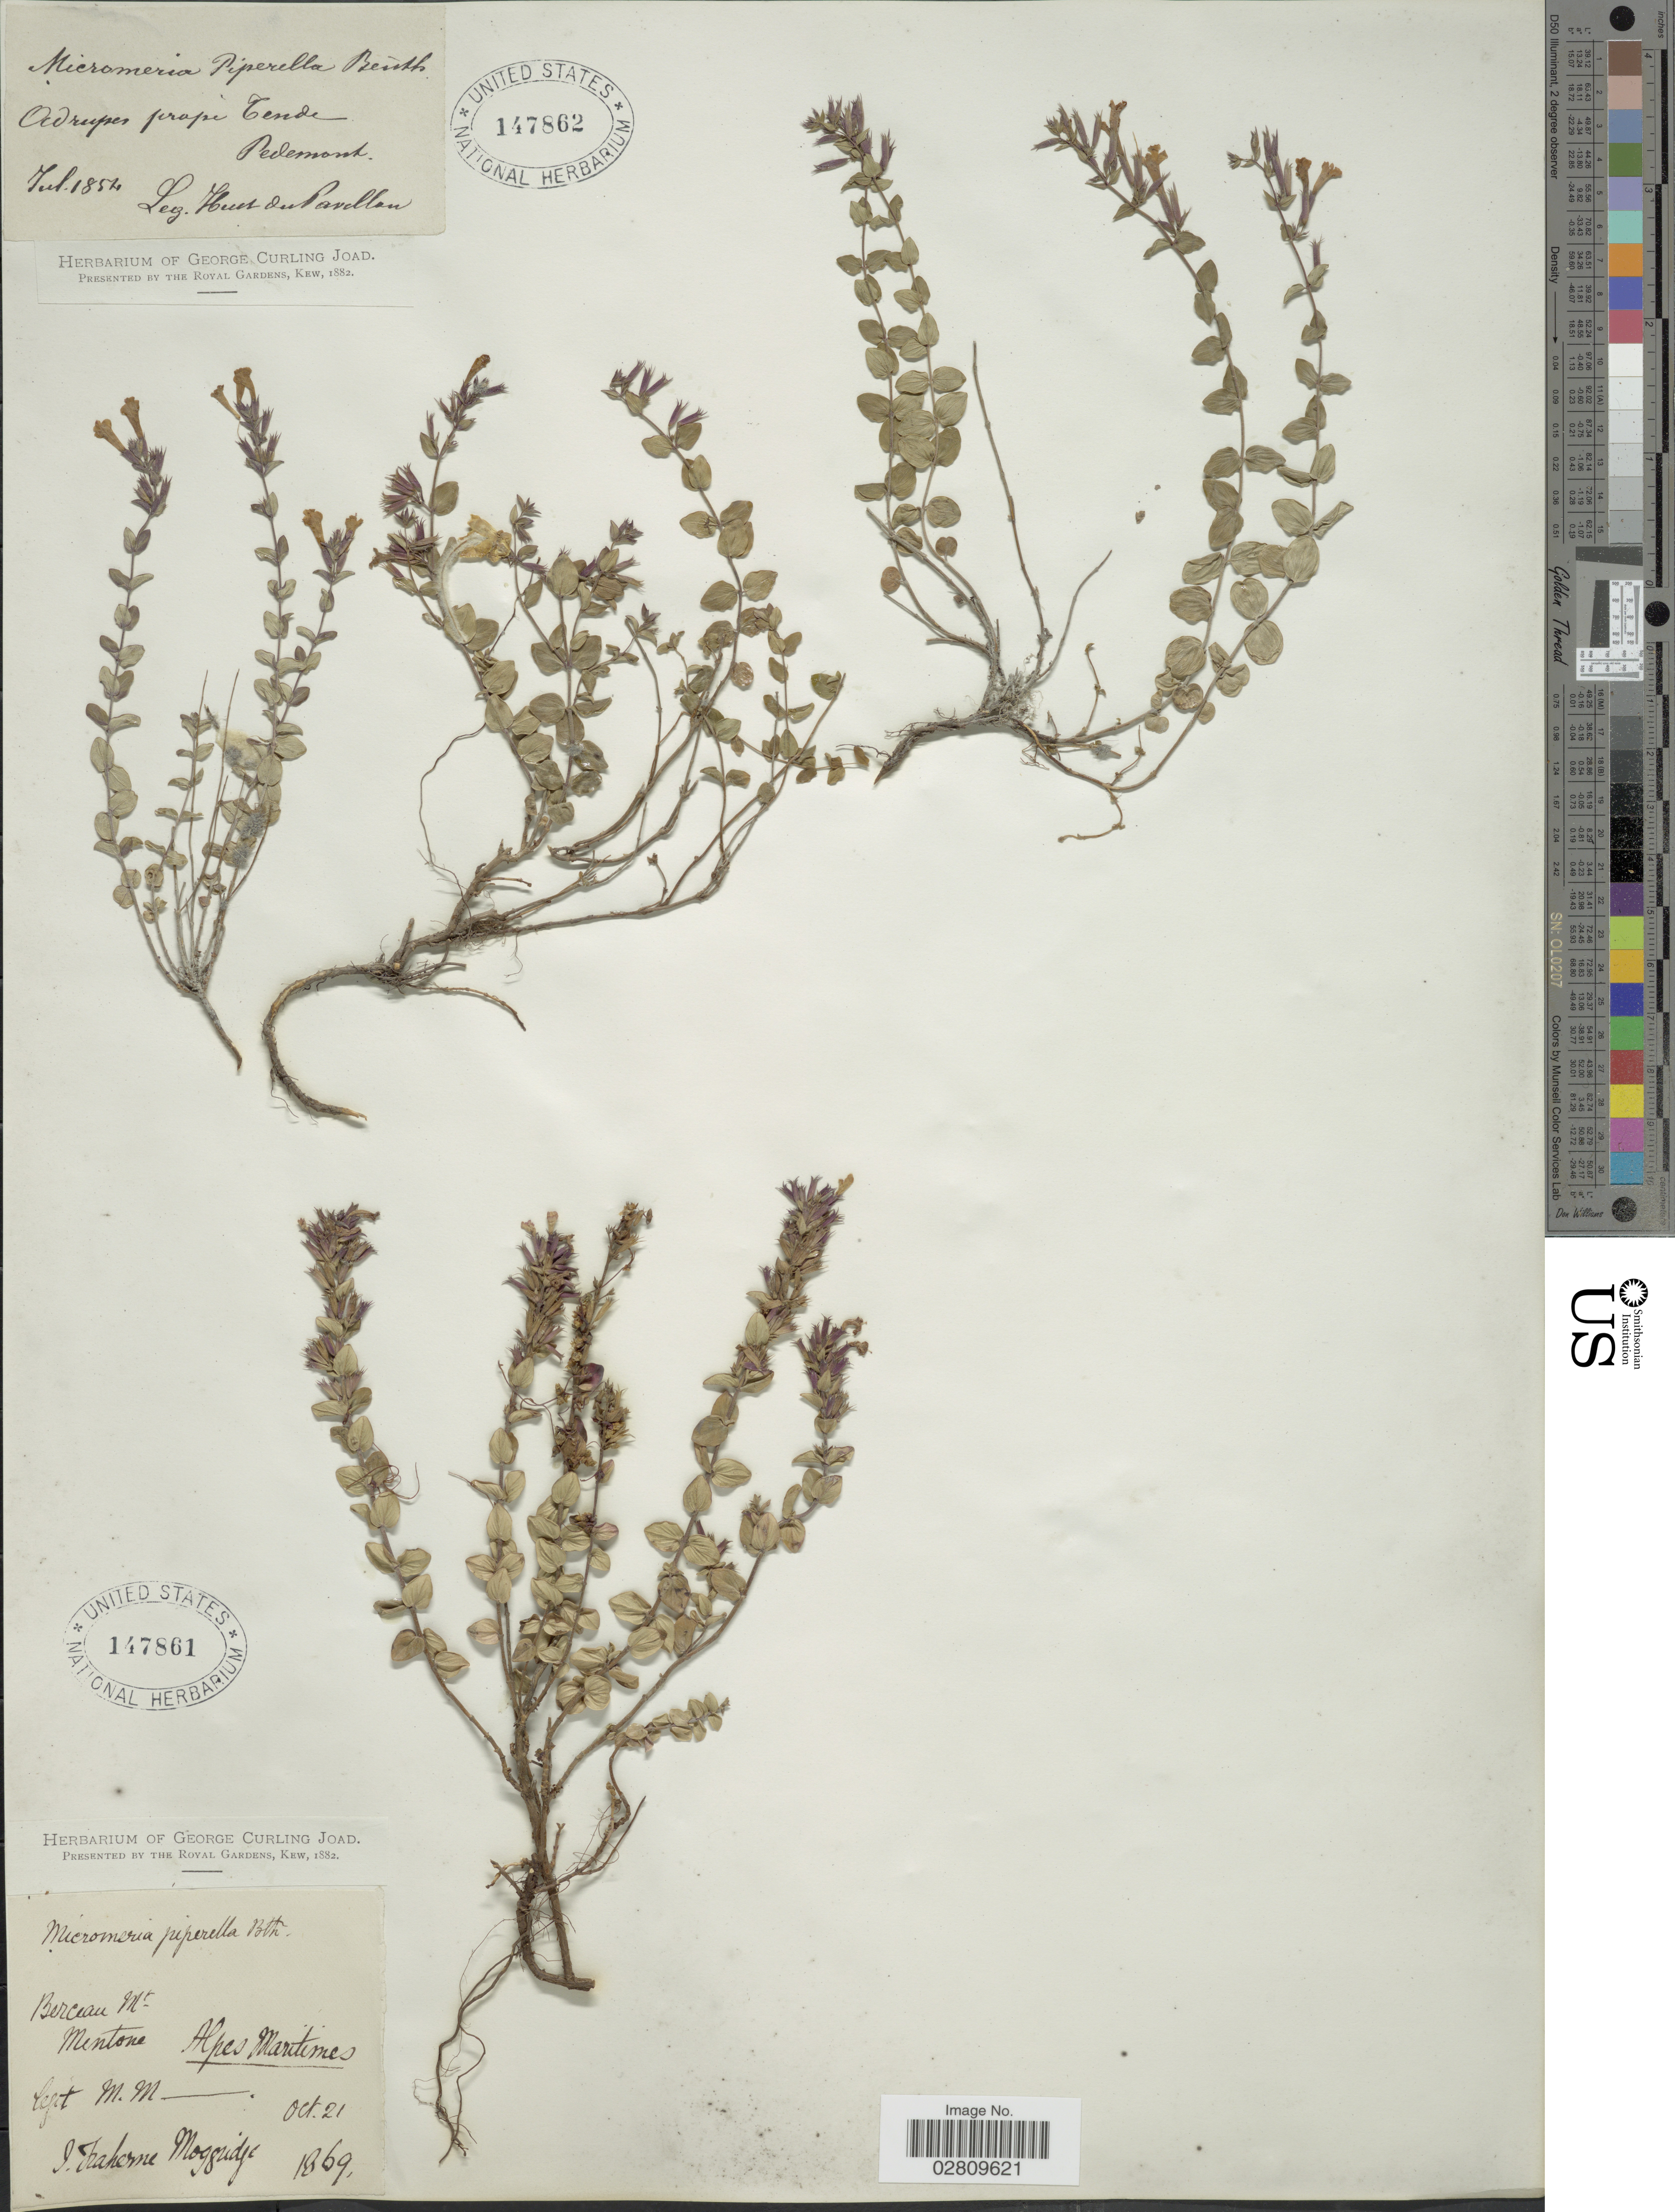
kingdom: Plantae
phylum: Tracheophyta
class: Magnoliopsida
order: Lamiales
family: Lamiaceae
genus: Micromeria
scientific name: Micromeria piperella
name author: Pančić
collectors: M. M. & J. T. Moggridge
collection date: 1869-10-21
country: France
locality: Berceau Mt. Mentone. Alpes Maritimes.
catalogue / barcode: US 147861